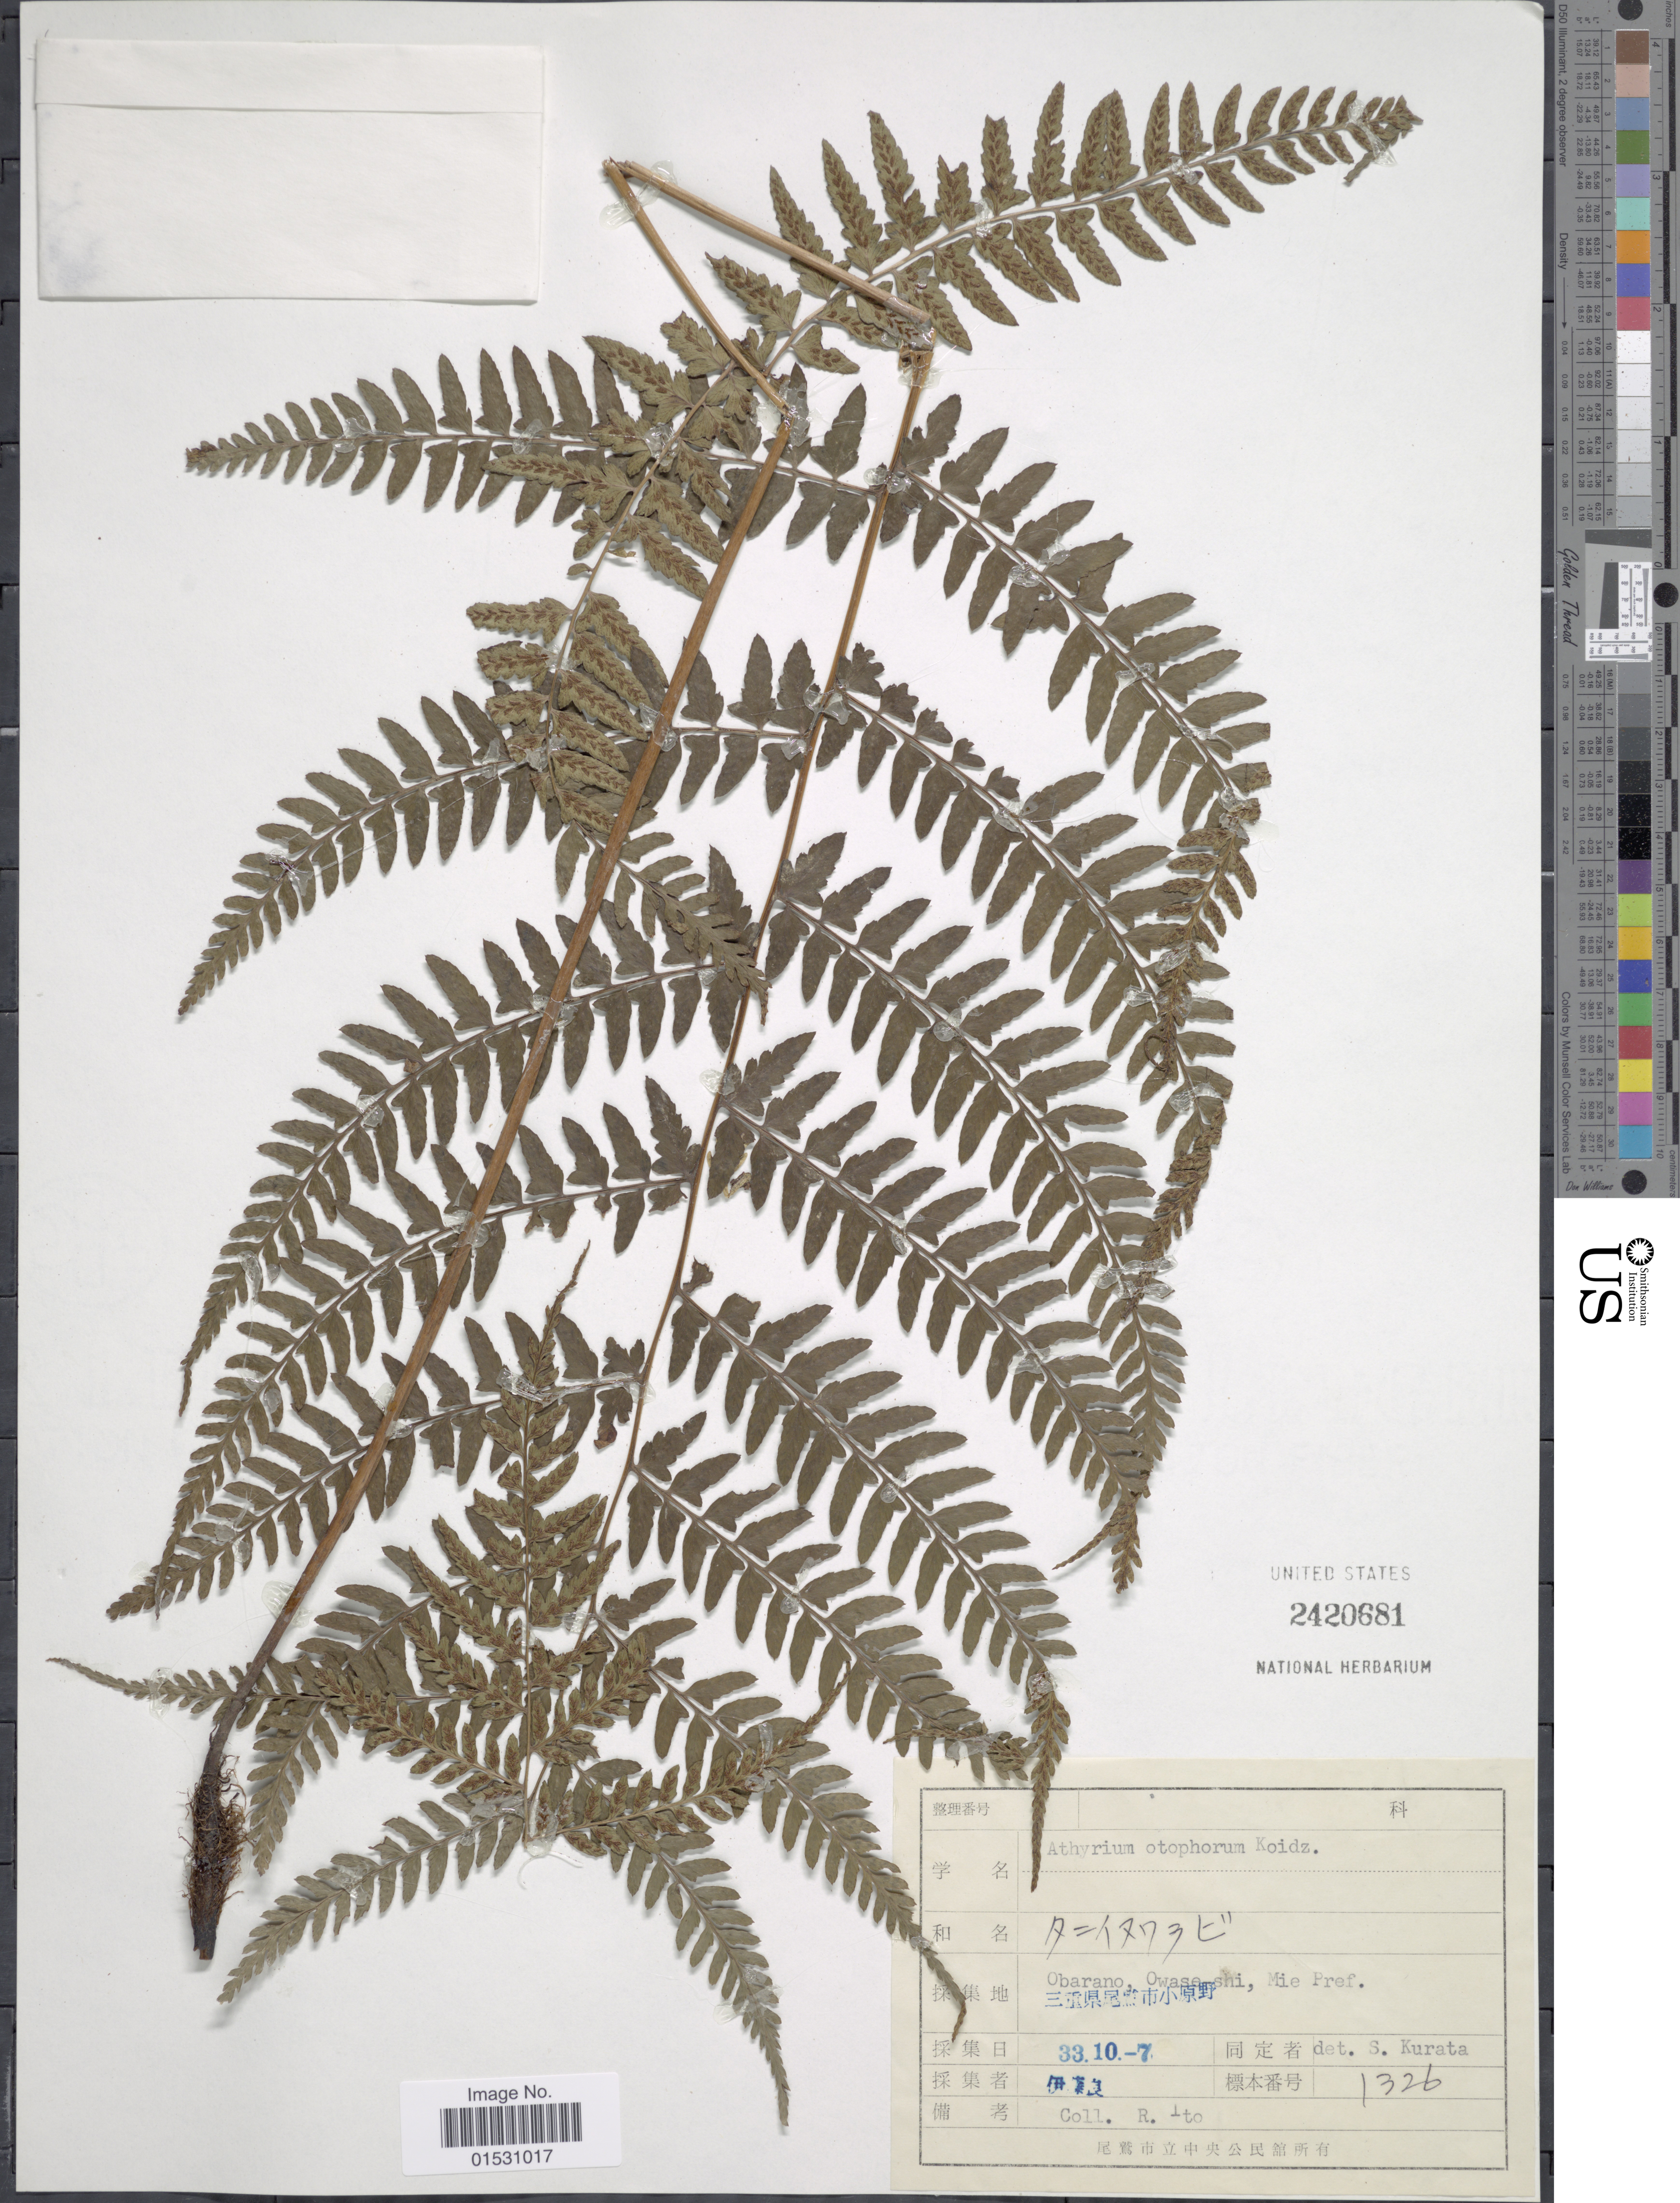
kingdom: Plantae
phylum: Tracheophyta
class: Polypodiopsida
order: Polypodiales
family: Athyriaceae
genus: Athyrium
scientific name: Athyrium otophorum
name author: (Miq.) Koidz.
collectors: R. Ito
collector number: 1326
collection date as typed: Transcribed d/m/y: 7/10/33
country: Japan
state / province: Mie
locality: Obarano, Owase-shi, Mie Pref.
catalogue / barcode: US 2420681